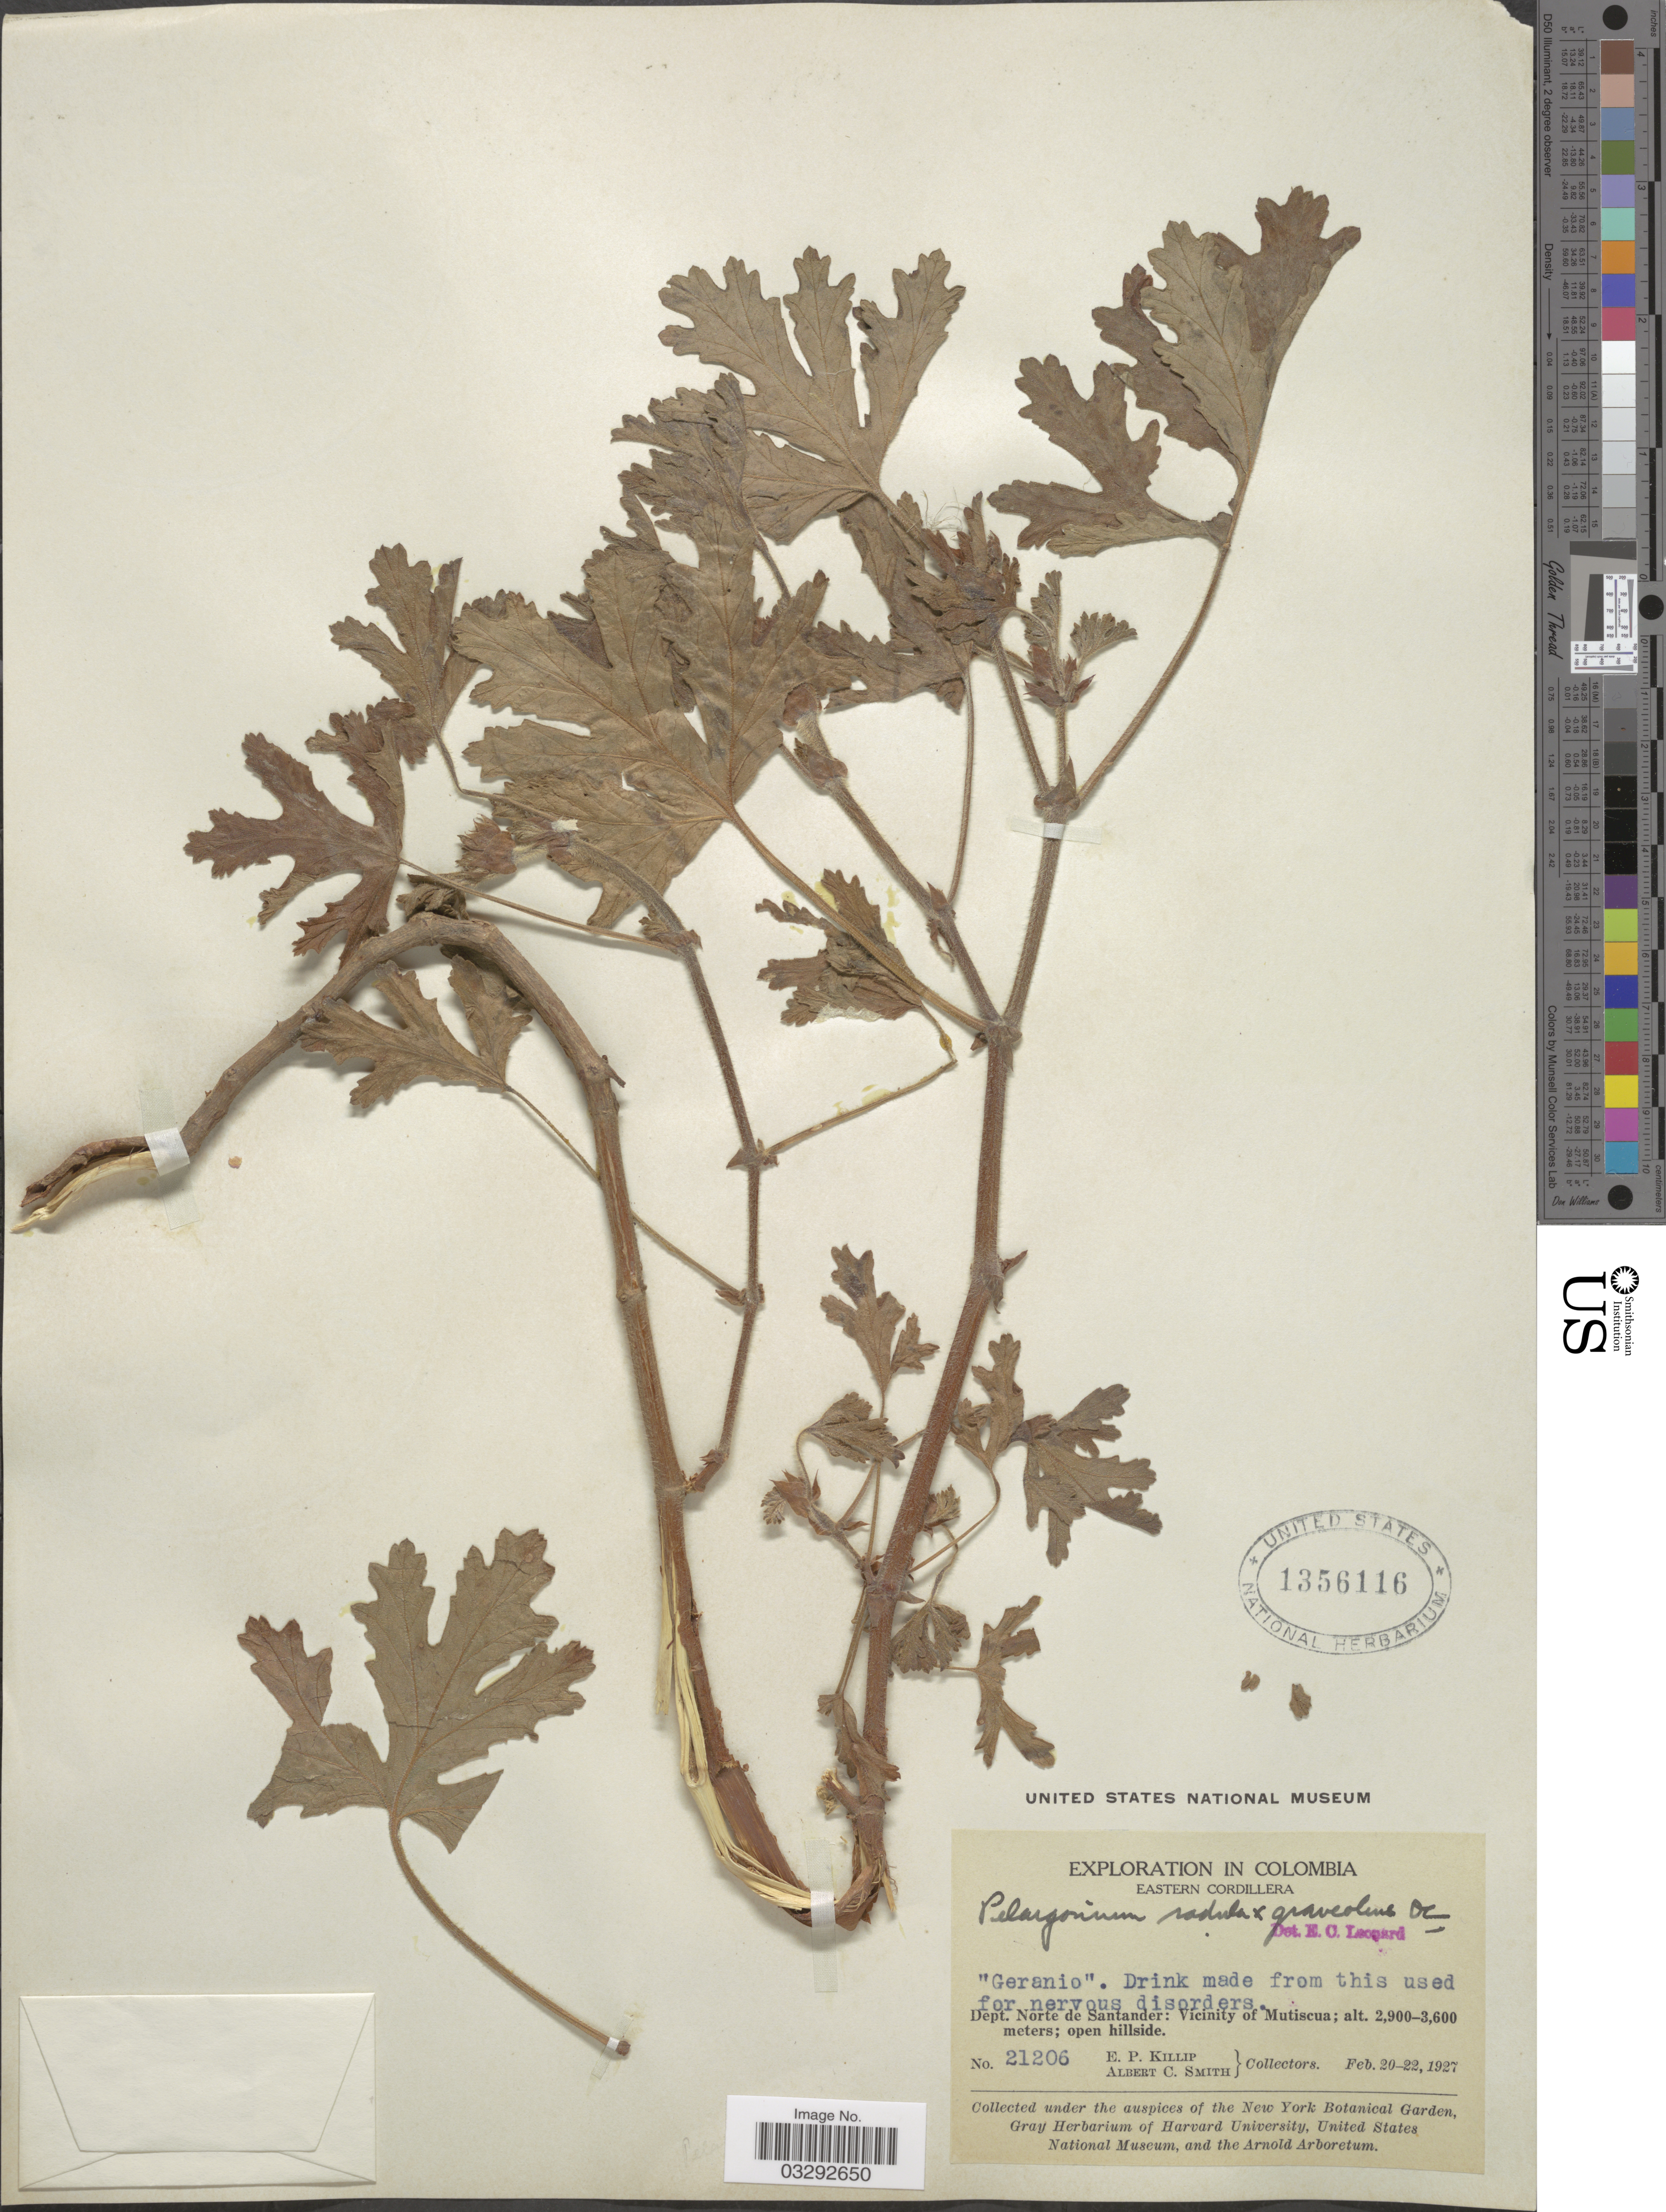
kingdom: Plantae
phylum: Tracheophyta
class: Magnoliopsida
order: Geraniales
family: Geraniaceae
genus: Pelargonium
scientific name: Pelargonium radula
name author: (Cav.) L'Hér.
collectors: E. P. Killip & A. C. Smith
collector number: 21206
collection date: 1927-02-20/1927-02-22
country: Colombia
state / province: Norte de Santander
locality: Dept. Norte de Santander: Vicinity of Mutiscua.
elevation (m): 2900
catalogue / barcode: US 1356116